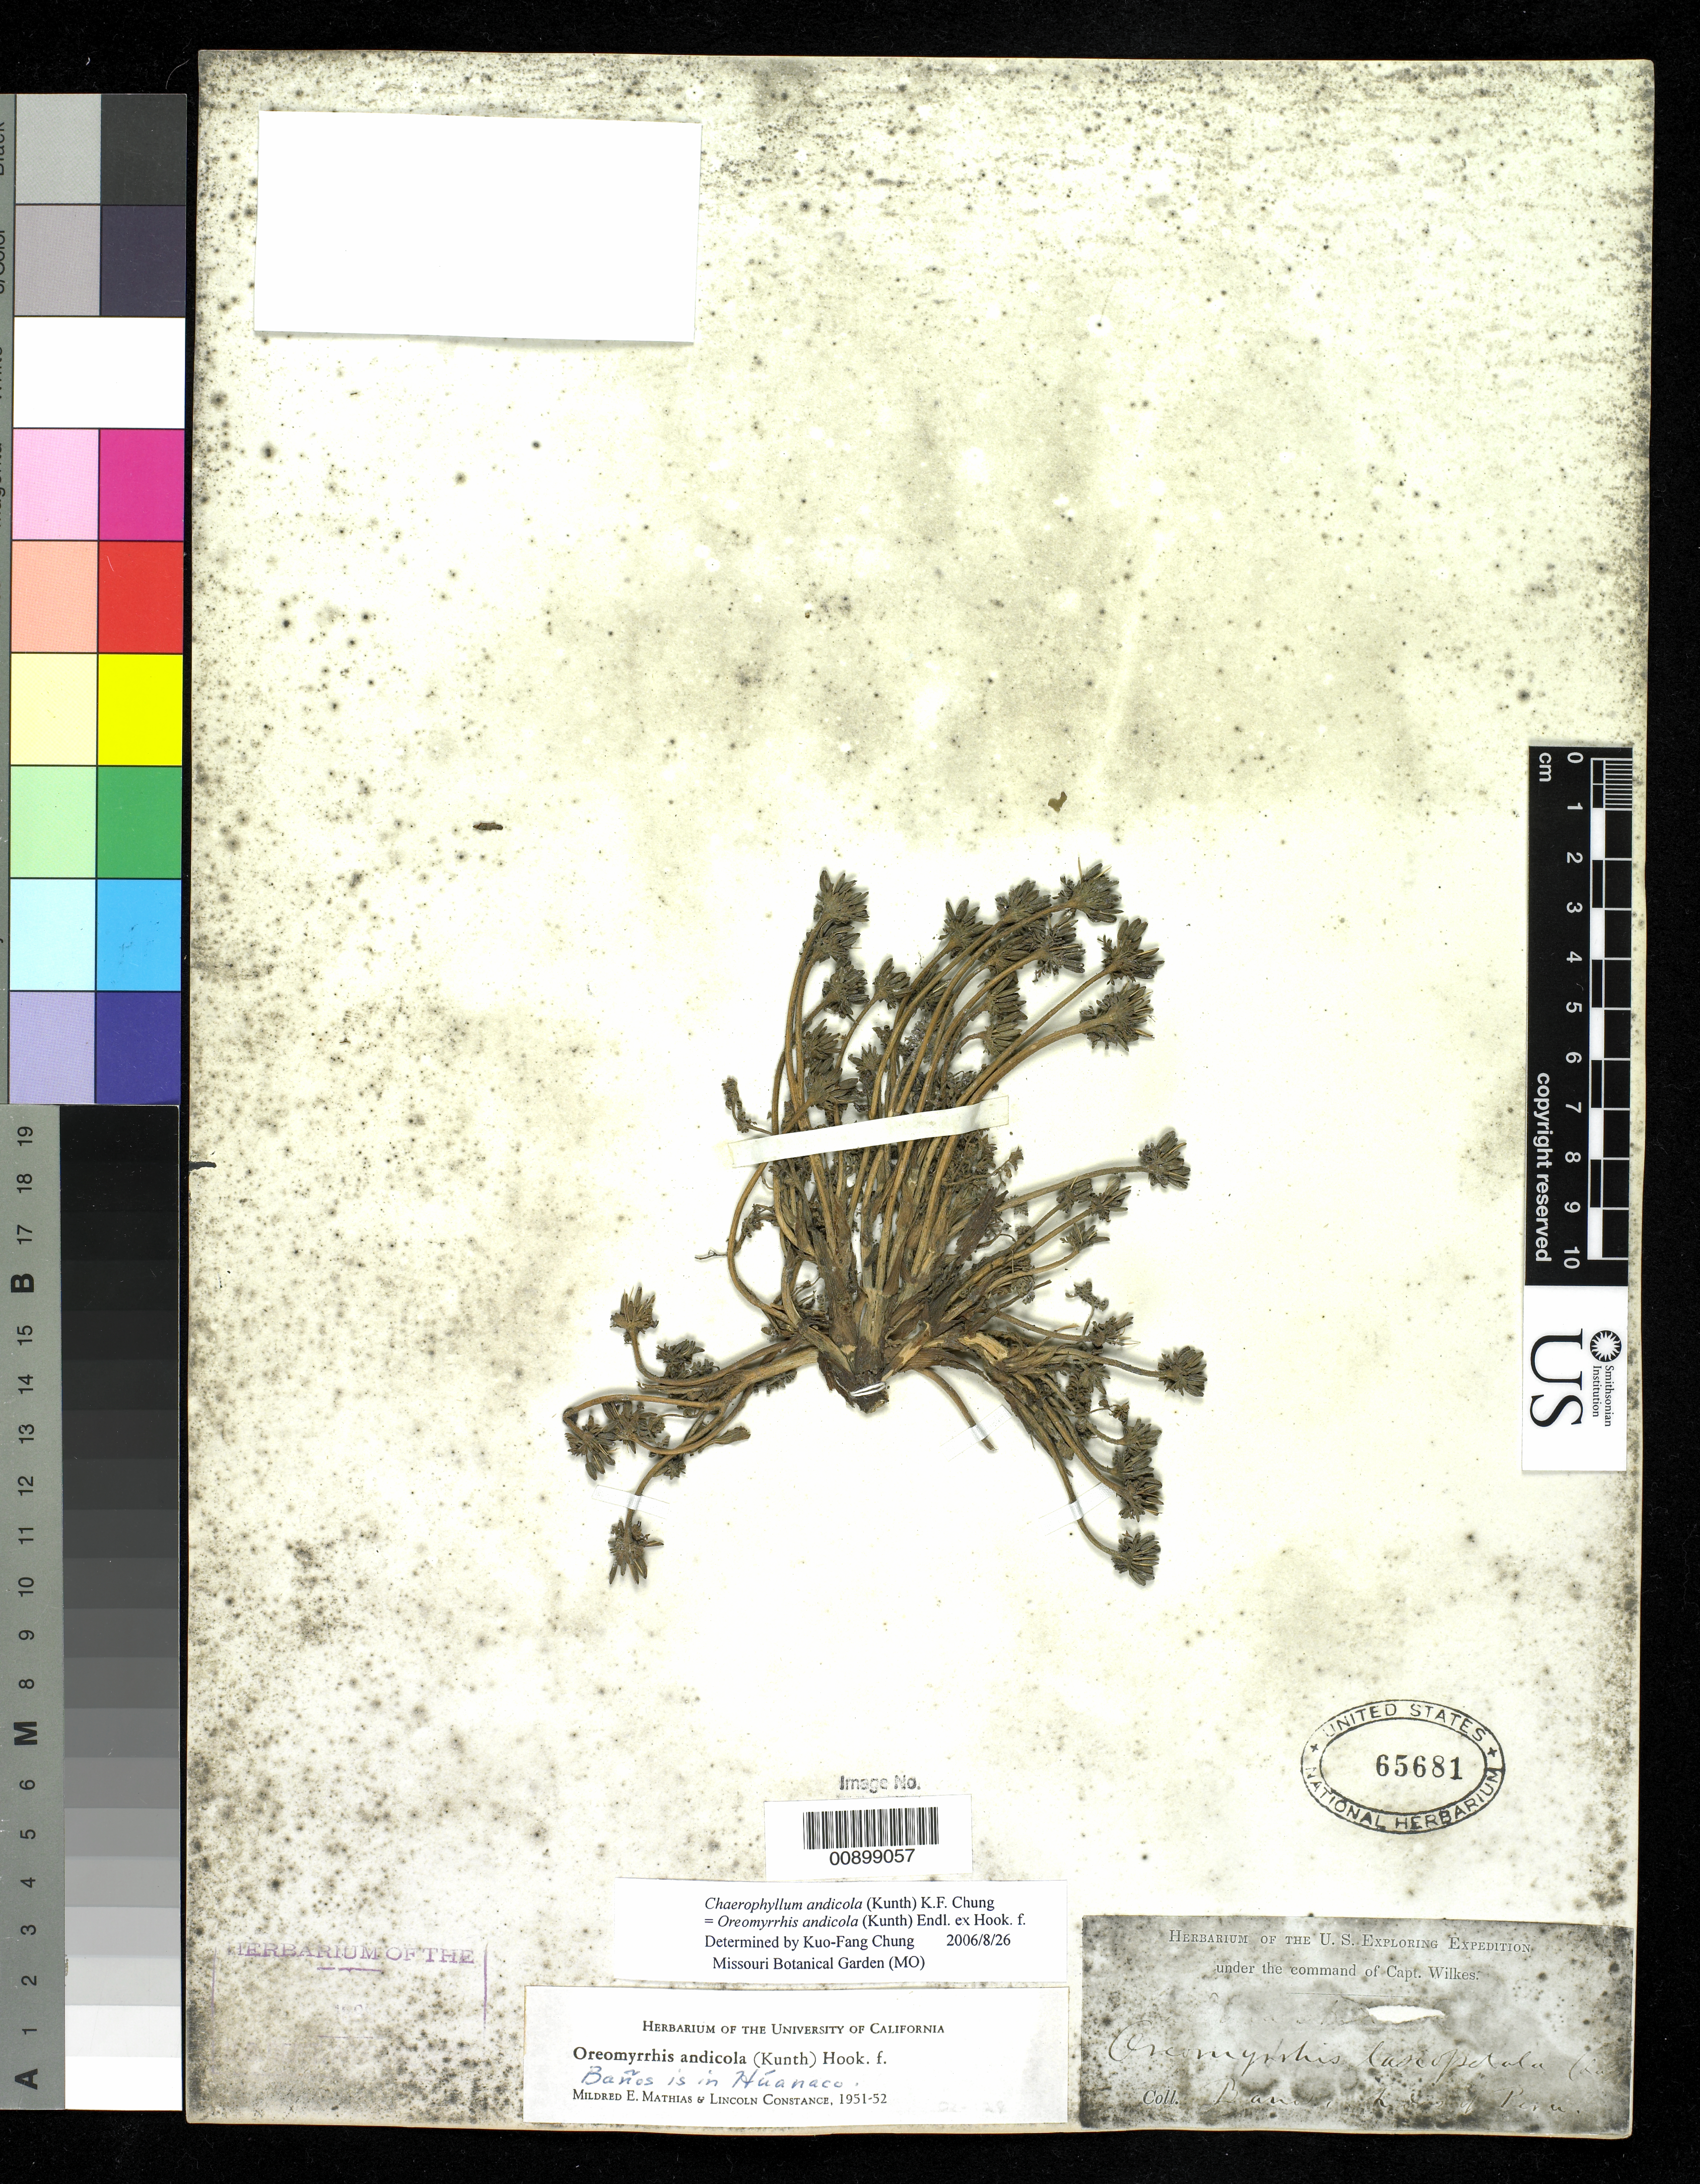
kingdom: Plantae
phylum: Tracheophyta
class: Magnoliopsida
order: Apiales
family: Apiaceae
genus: Oreomyrrhis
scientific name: Oreomyrrhis andicola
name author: (Kunth) Endl. ex Hook. f.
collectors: Wilkes Explor. Exped.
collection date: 1838/1842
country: Peru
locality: Banos, Andes of Peru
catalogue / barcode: US 65681